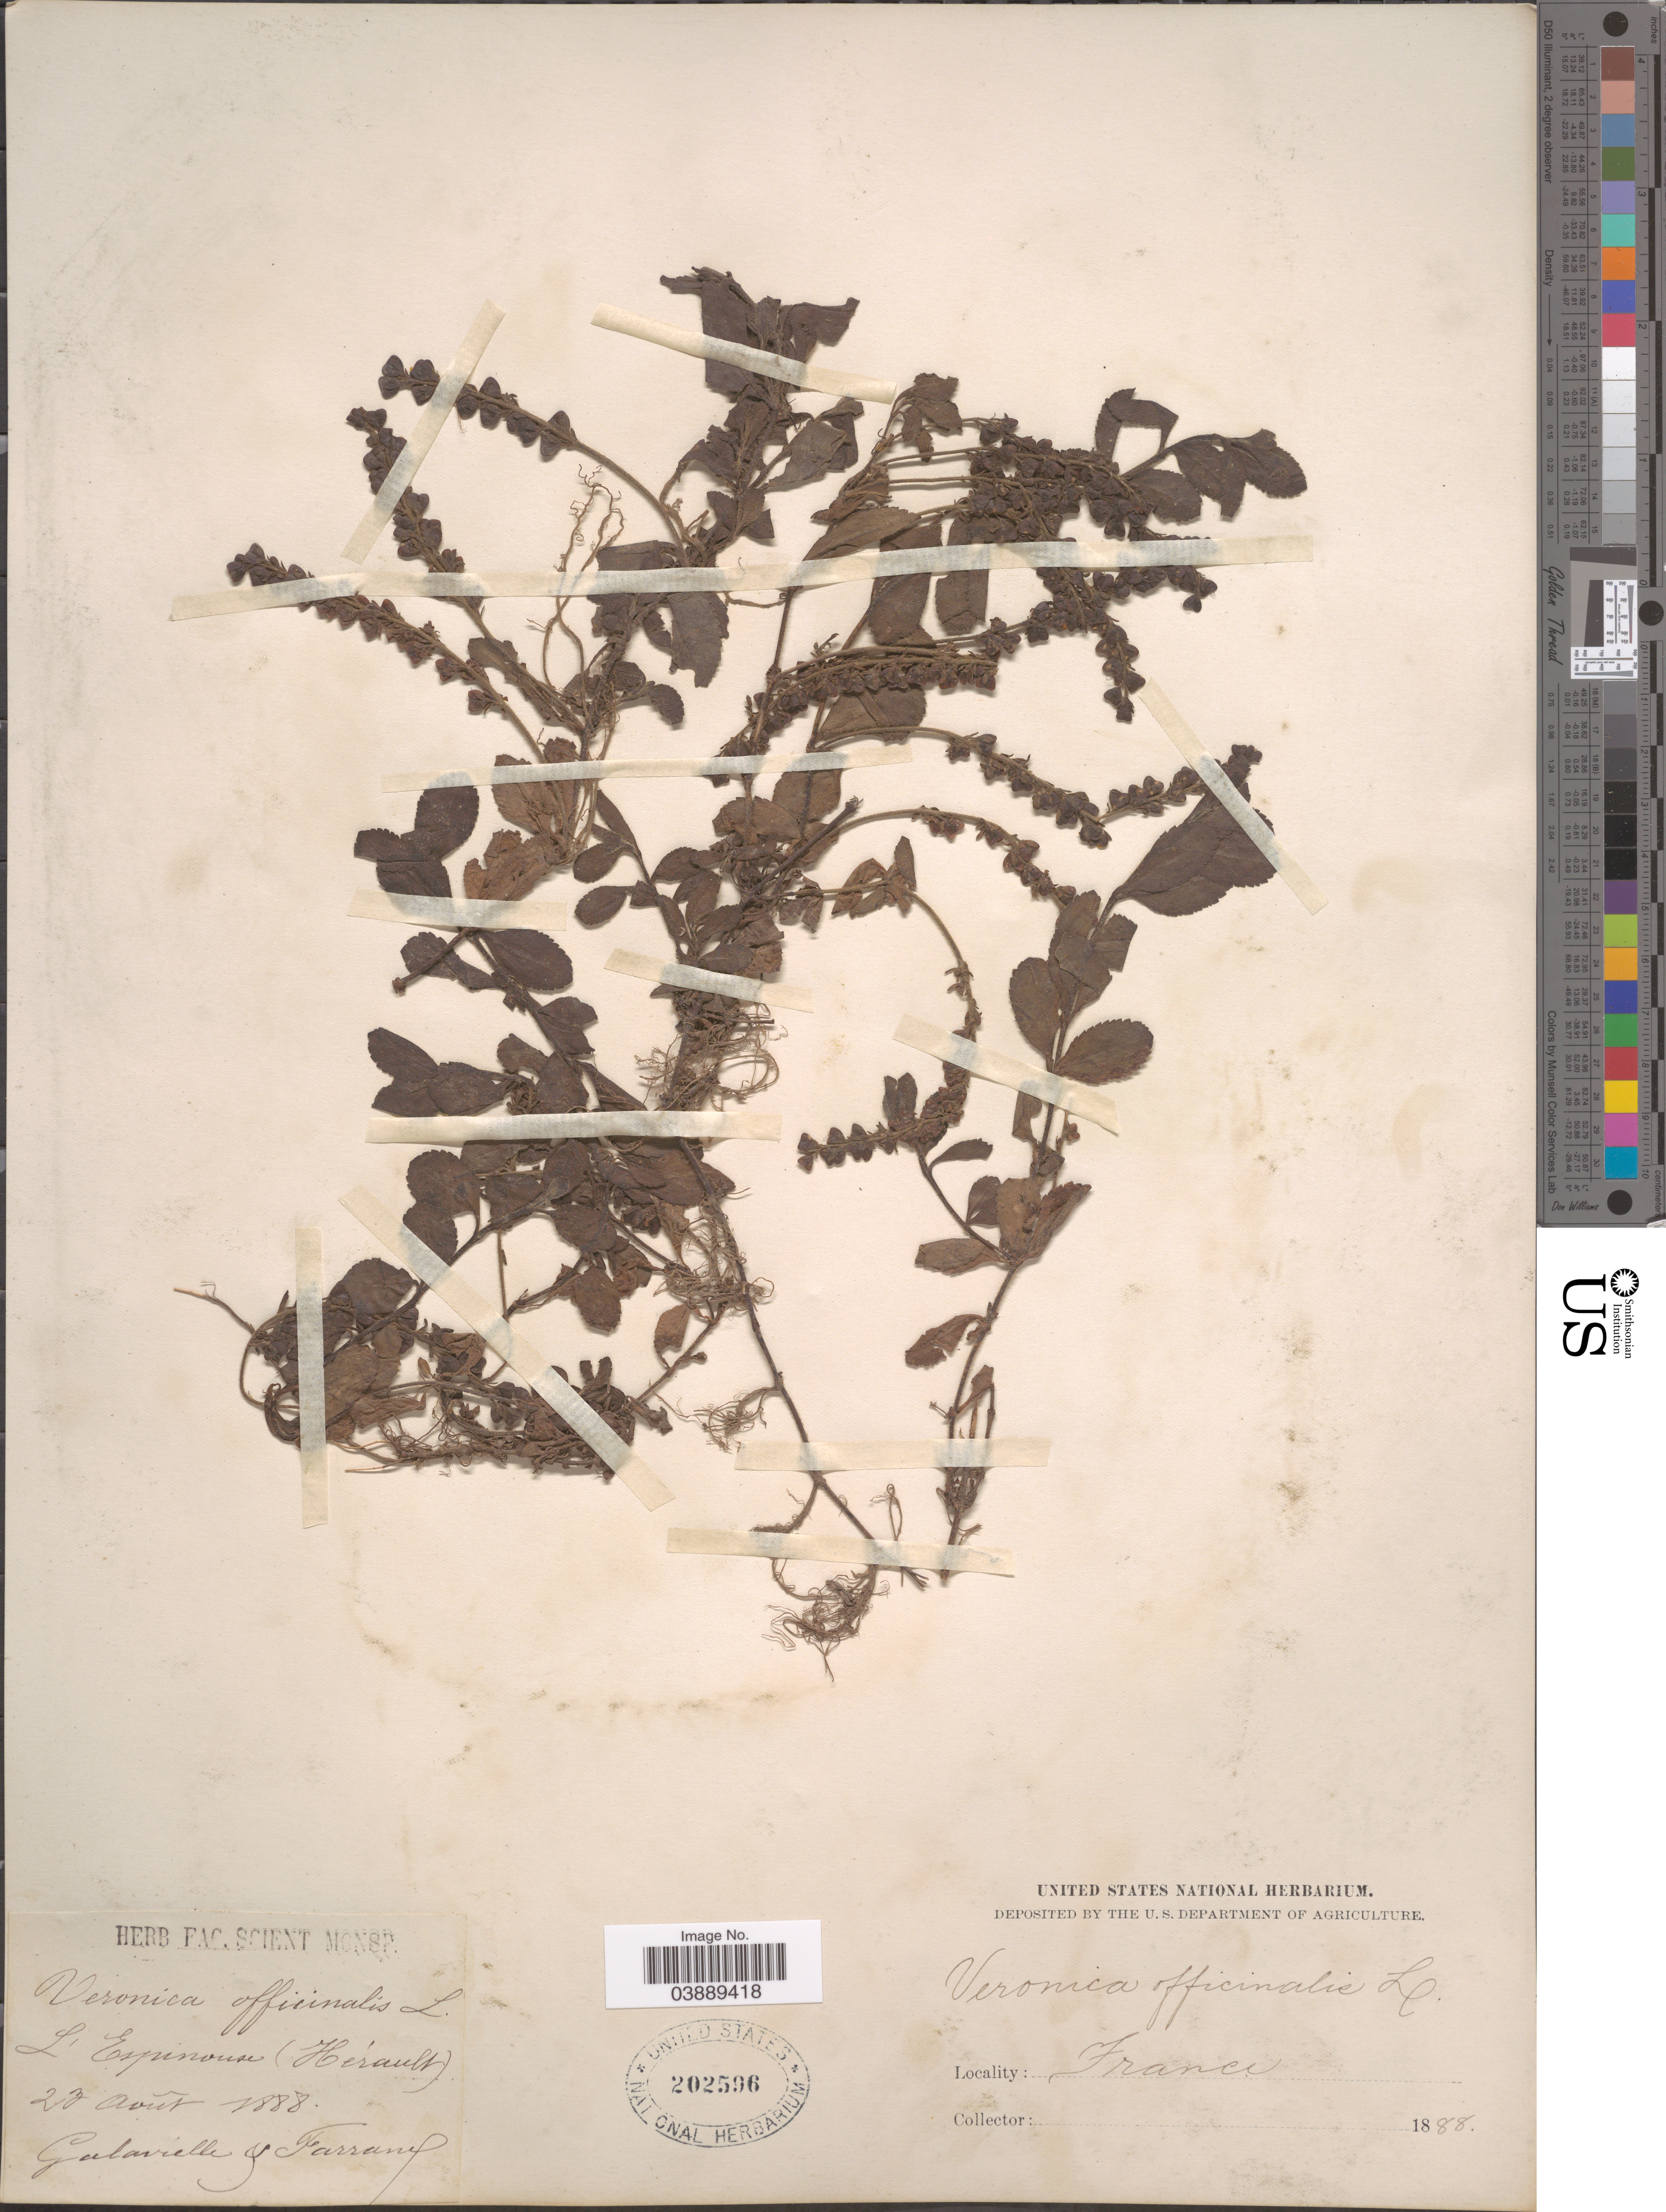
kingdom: Plantae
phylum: Tracheophyta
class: Magnoliopsida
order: Lamiales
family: Plantaginaceae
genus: Veronica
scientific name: Veronica officinalis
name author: L.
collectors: Galavielle & Farrand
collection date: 1888-08-23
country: France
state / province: Occitanie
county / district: Hérault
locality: L'Espinouse (Herault).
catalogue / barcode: US 202596